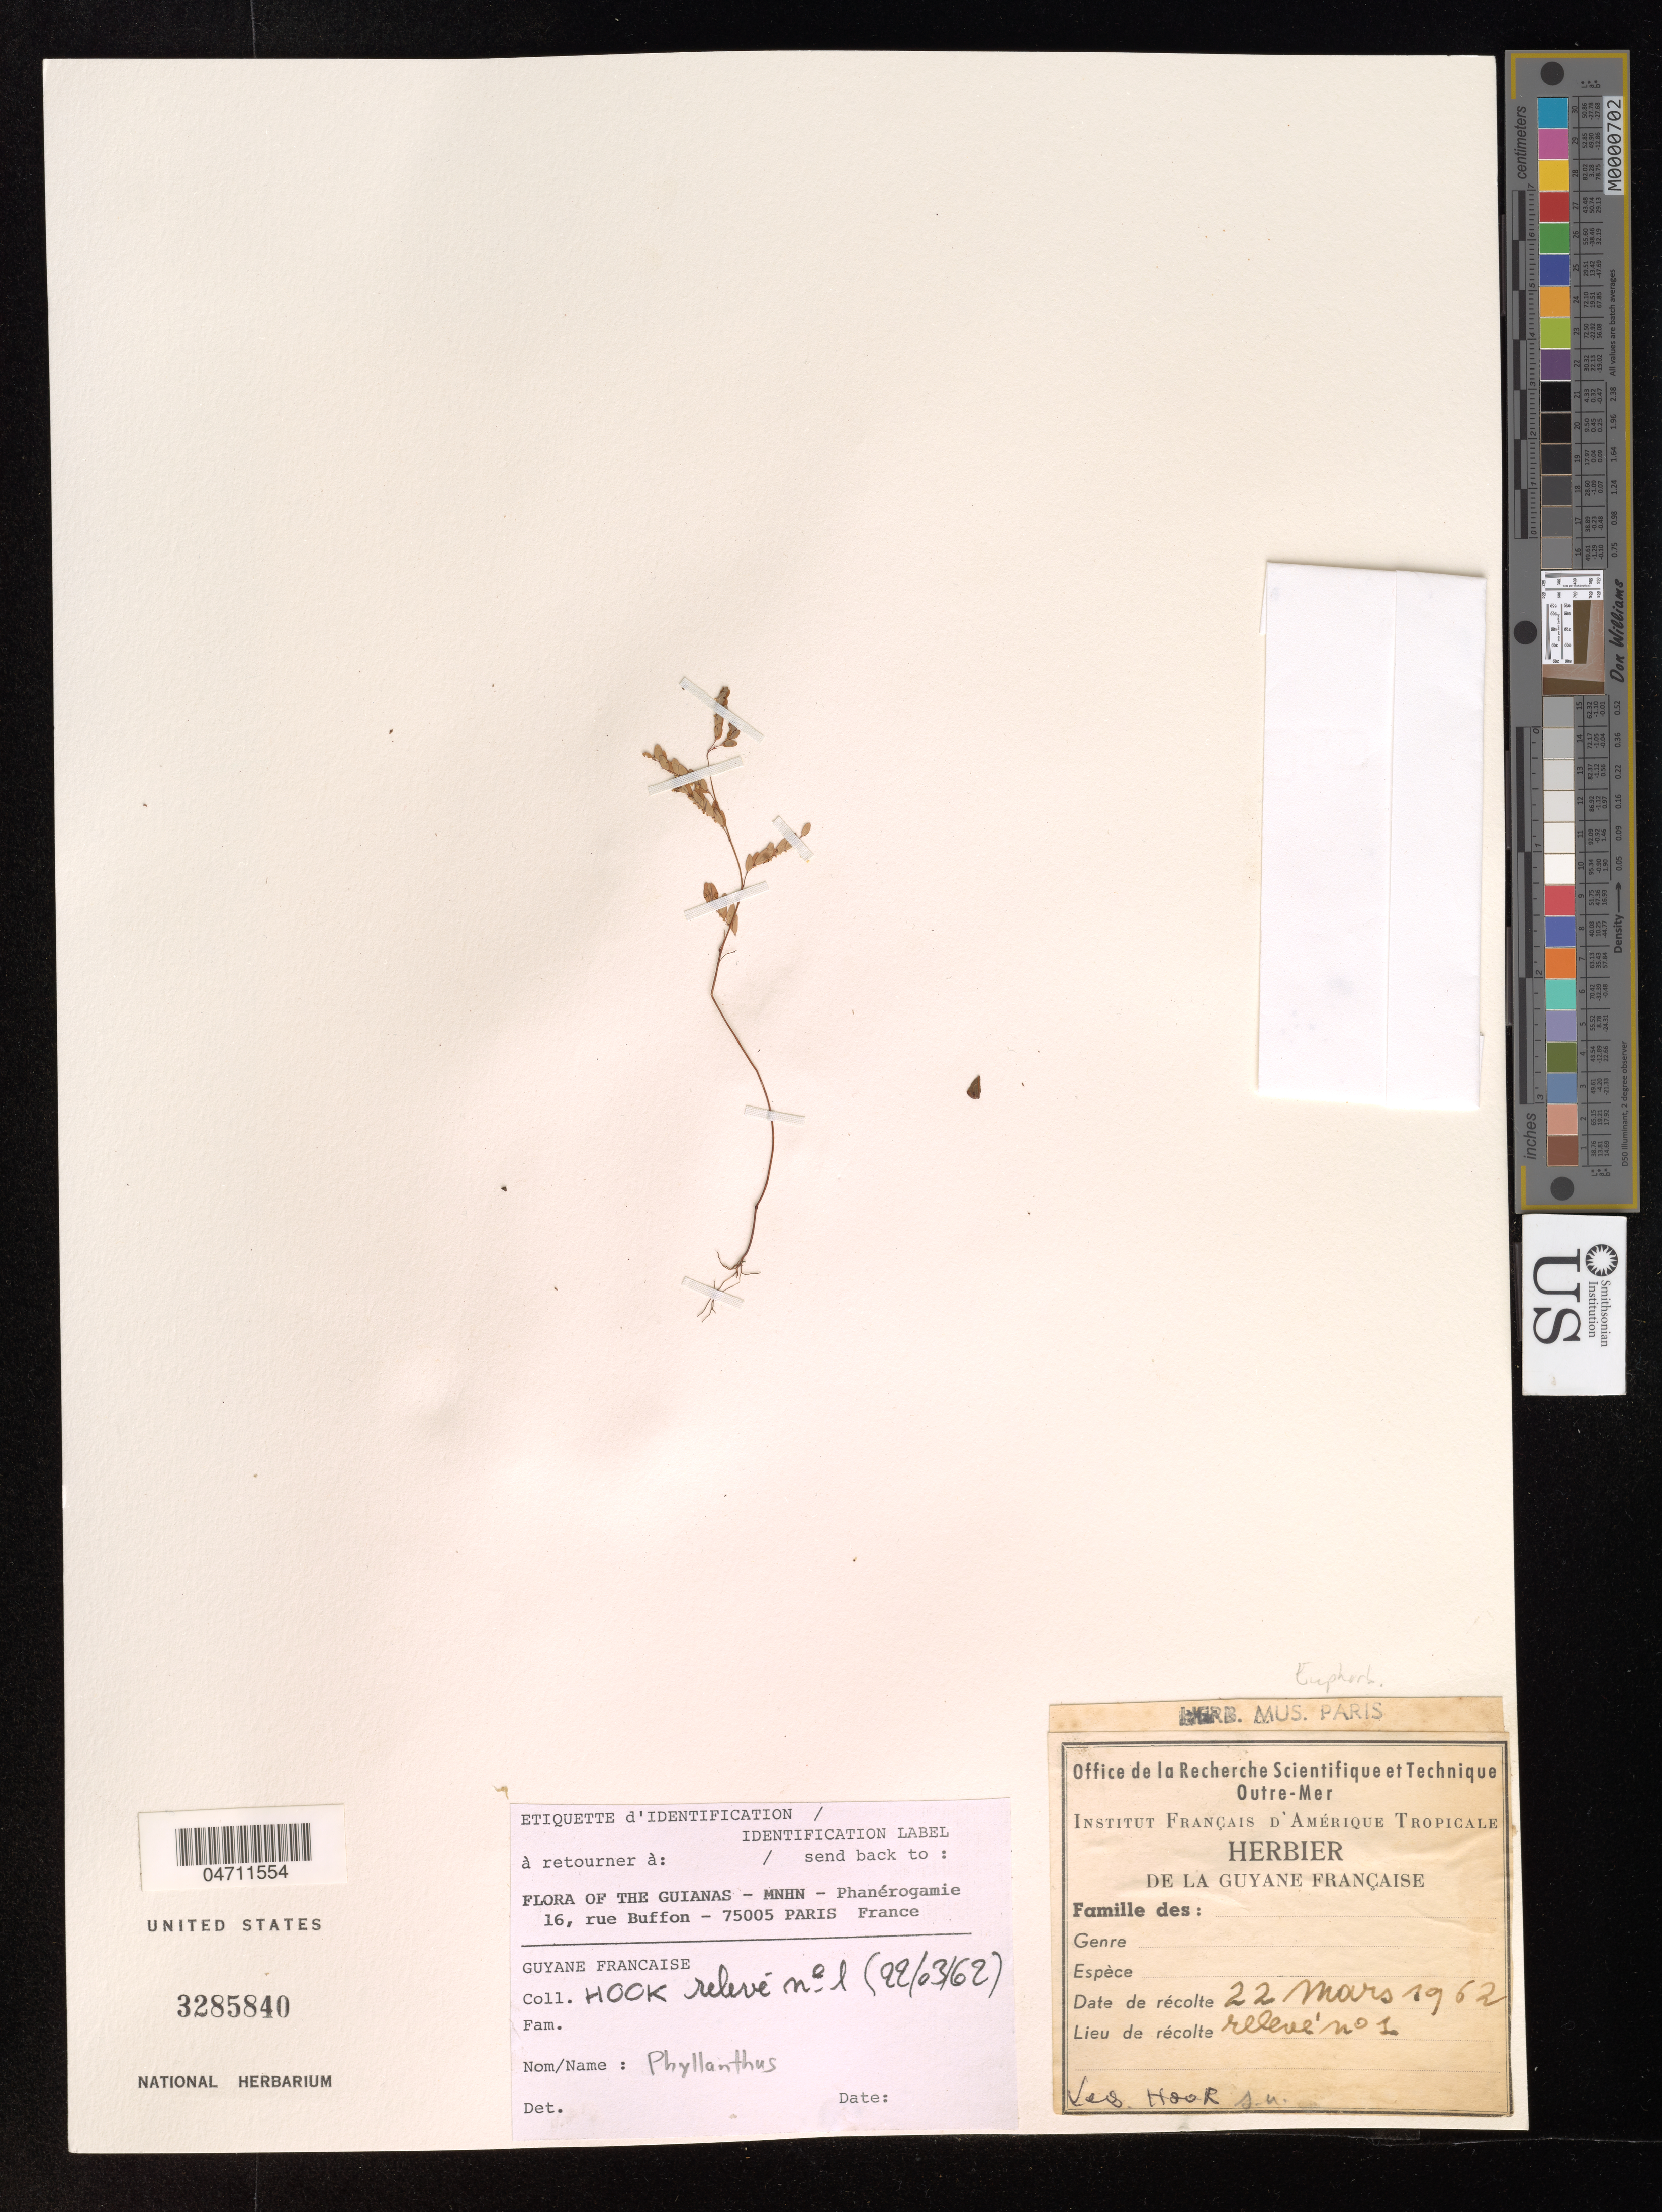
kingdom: Plantae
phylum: Tracheophyta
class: Magnoliopsida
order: Malpighiales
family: Phyllanthaceae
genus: Phyllanthus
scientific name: Phyllanthus sp.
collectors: -. Hook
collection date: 1962-03-22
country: French Guiana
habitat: Lieu de récolte releve no 1.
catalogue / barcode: US 3285840